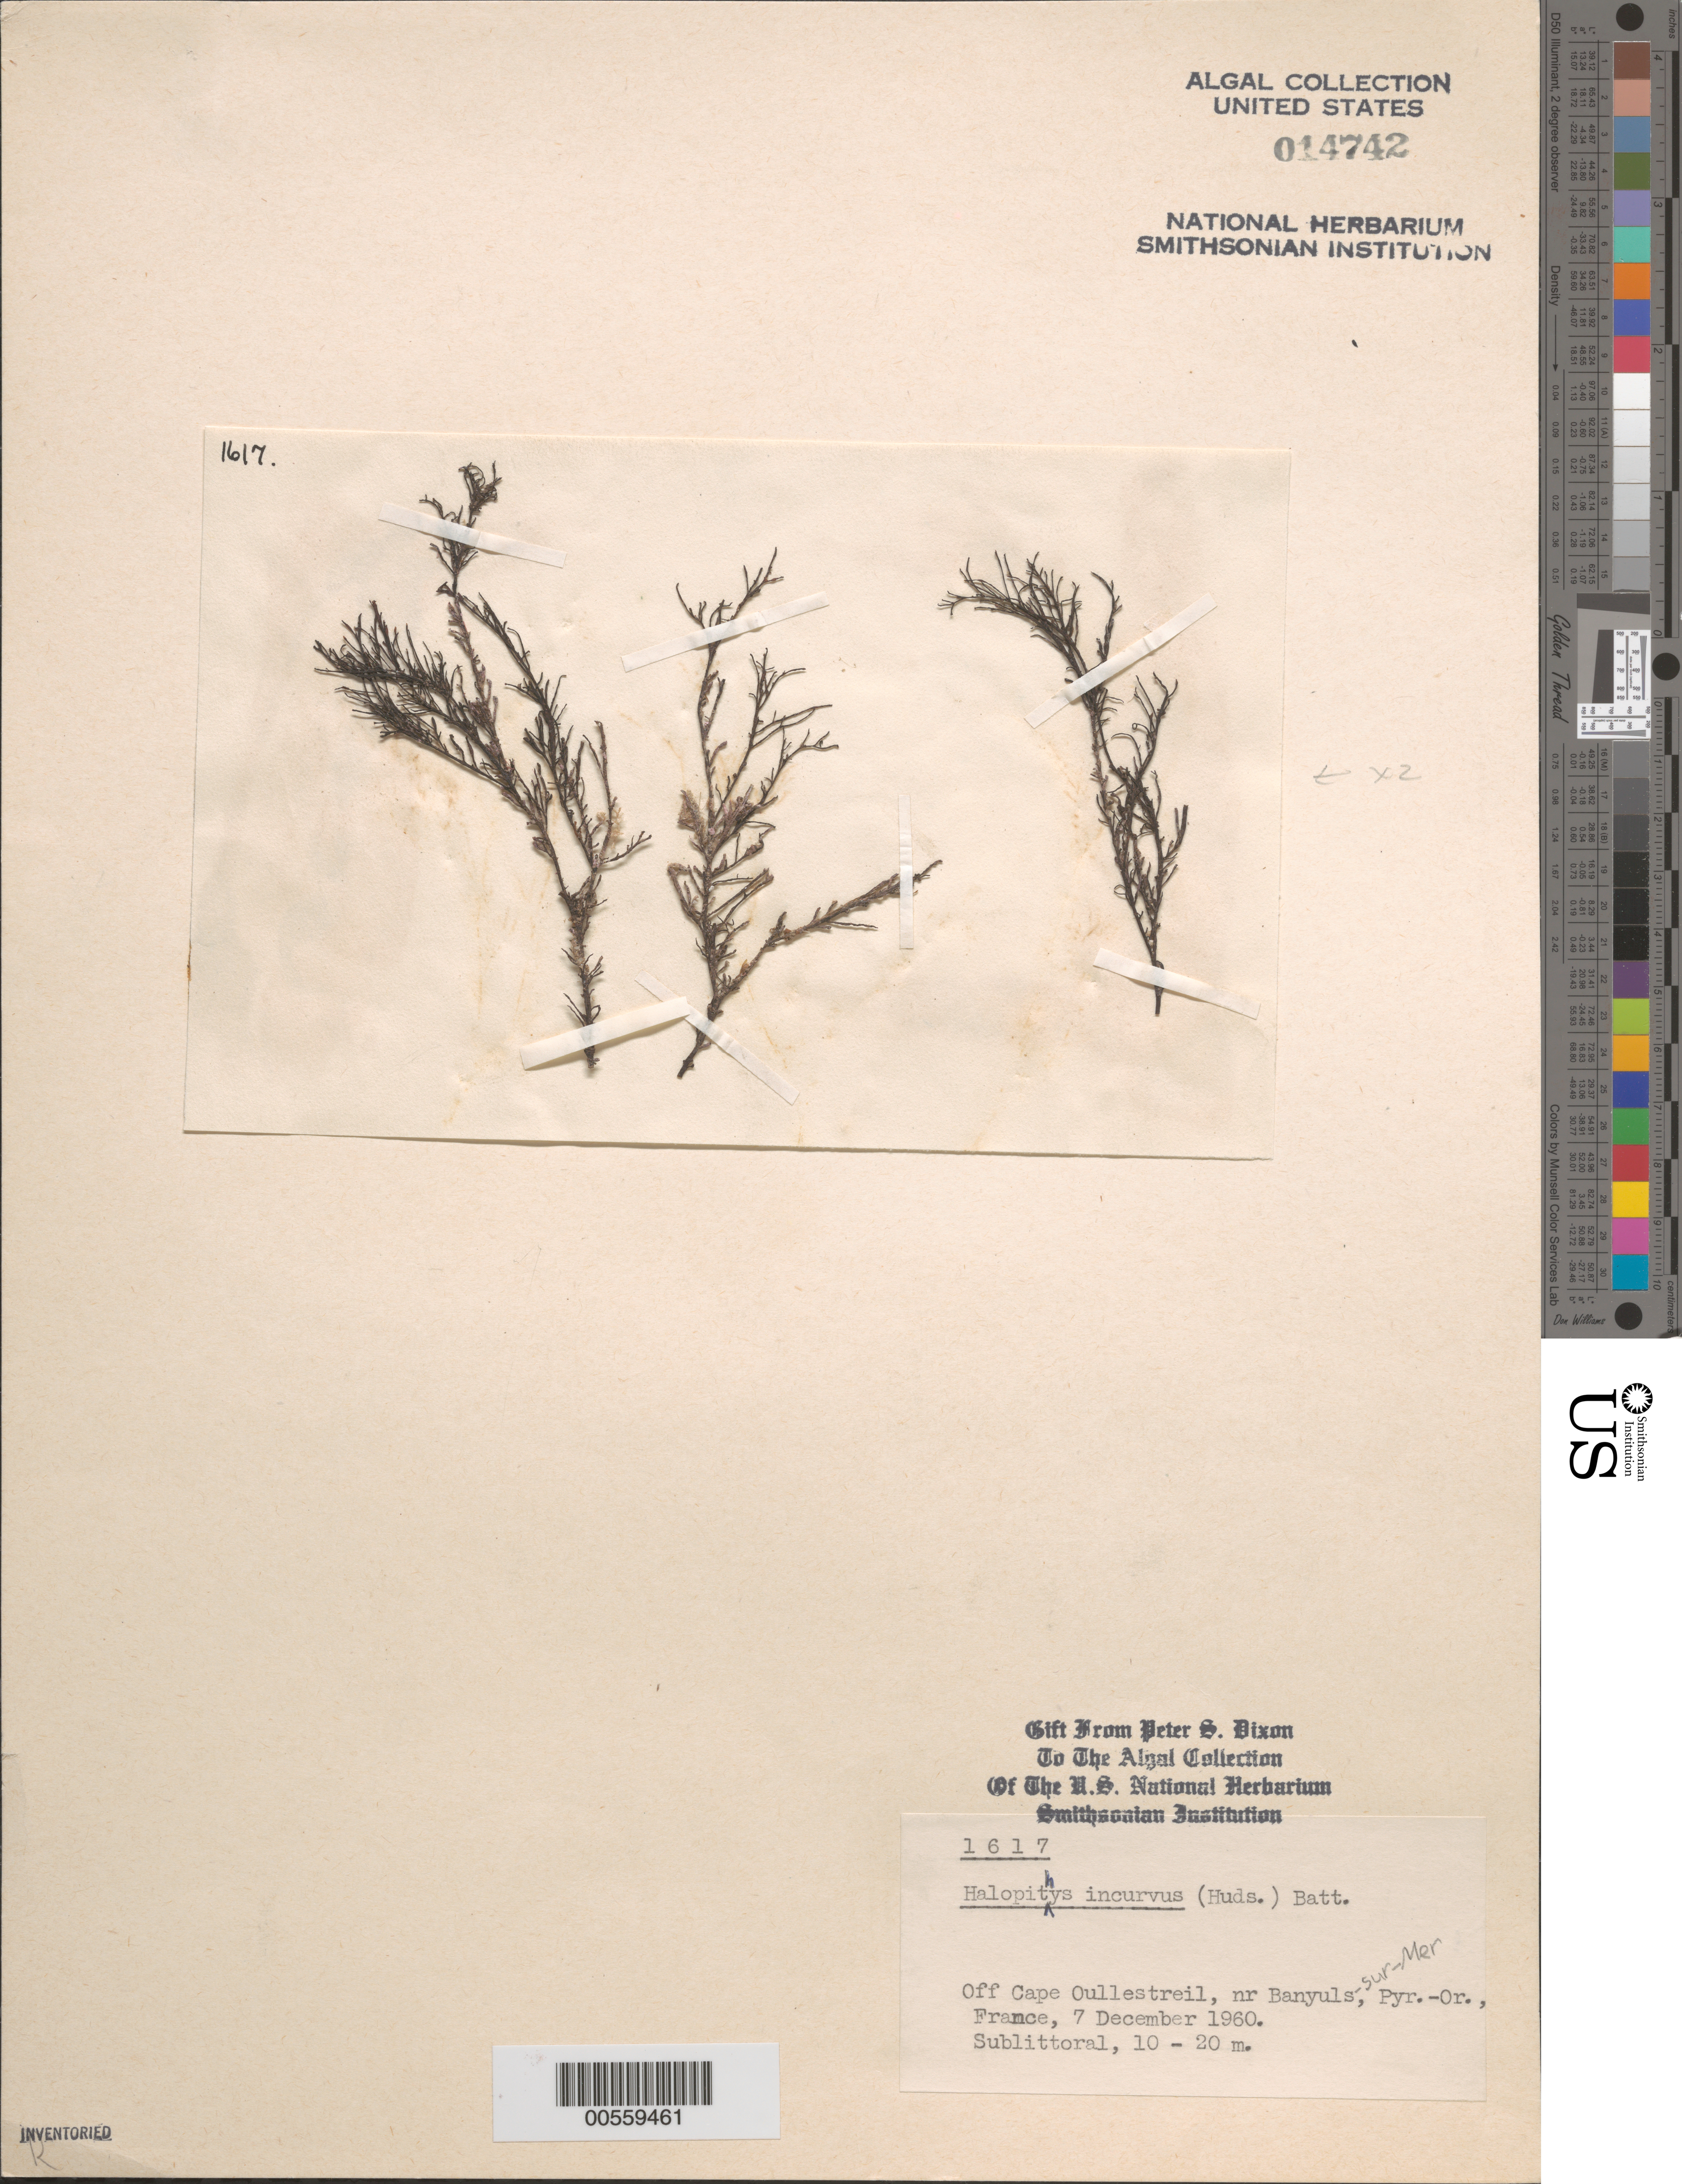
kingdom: Plantae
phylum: Rhodophyta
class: Florideophyceae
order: Ceramiales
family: Rhodomelaceae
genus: Halopithys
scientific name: Halopithys incurvus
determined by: Dixon, P. S.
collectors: P. S. Dixon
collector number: PSD 1617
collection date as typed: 07 Dec 1960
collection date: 1960-12-07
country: France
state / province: Occitanie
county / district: Pyrénées-Orientales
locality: Off Cape Oullestreil, near Banyuls-sur-Mer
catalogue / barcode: US 14742